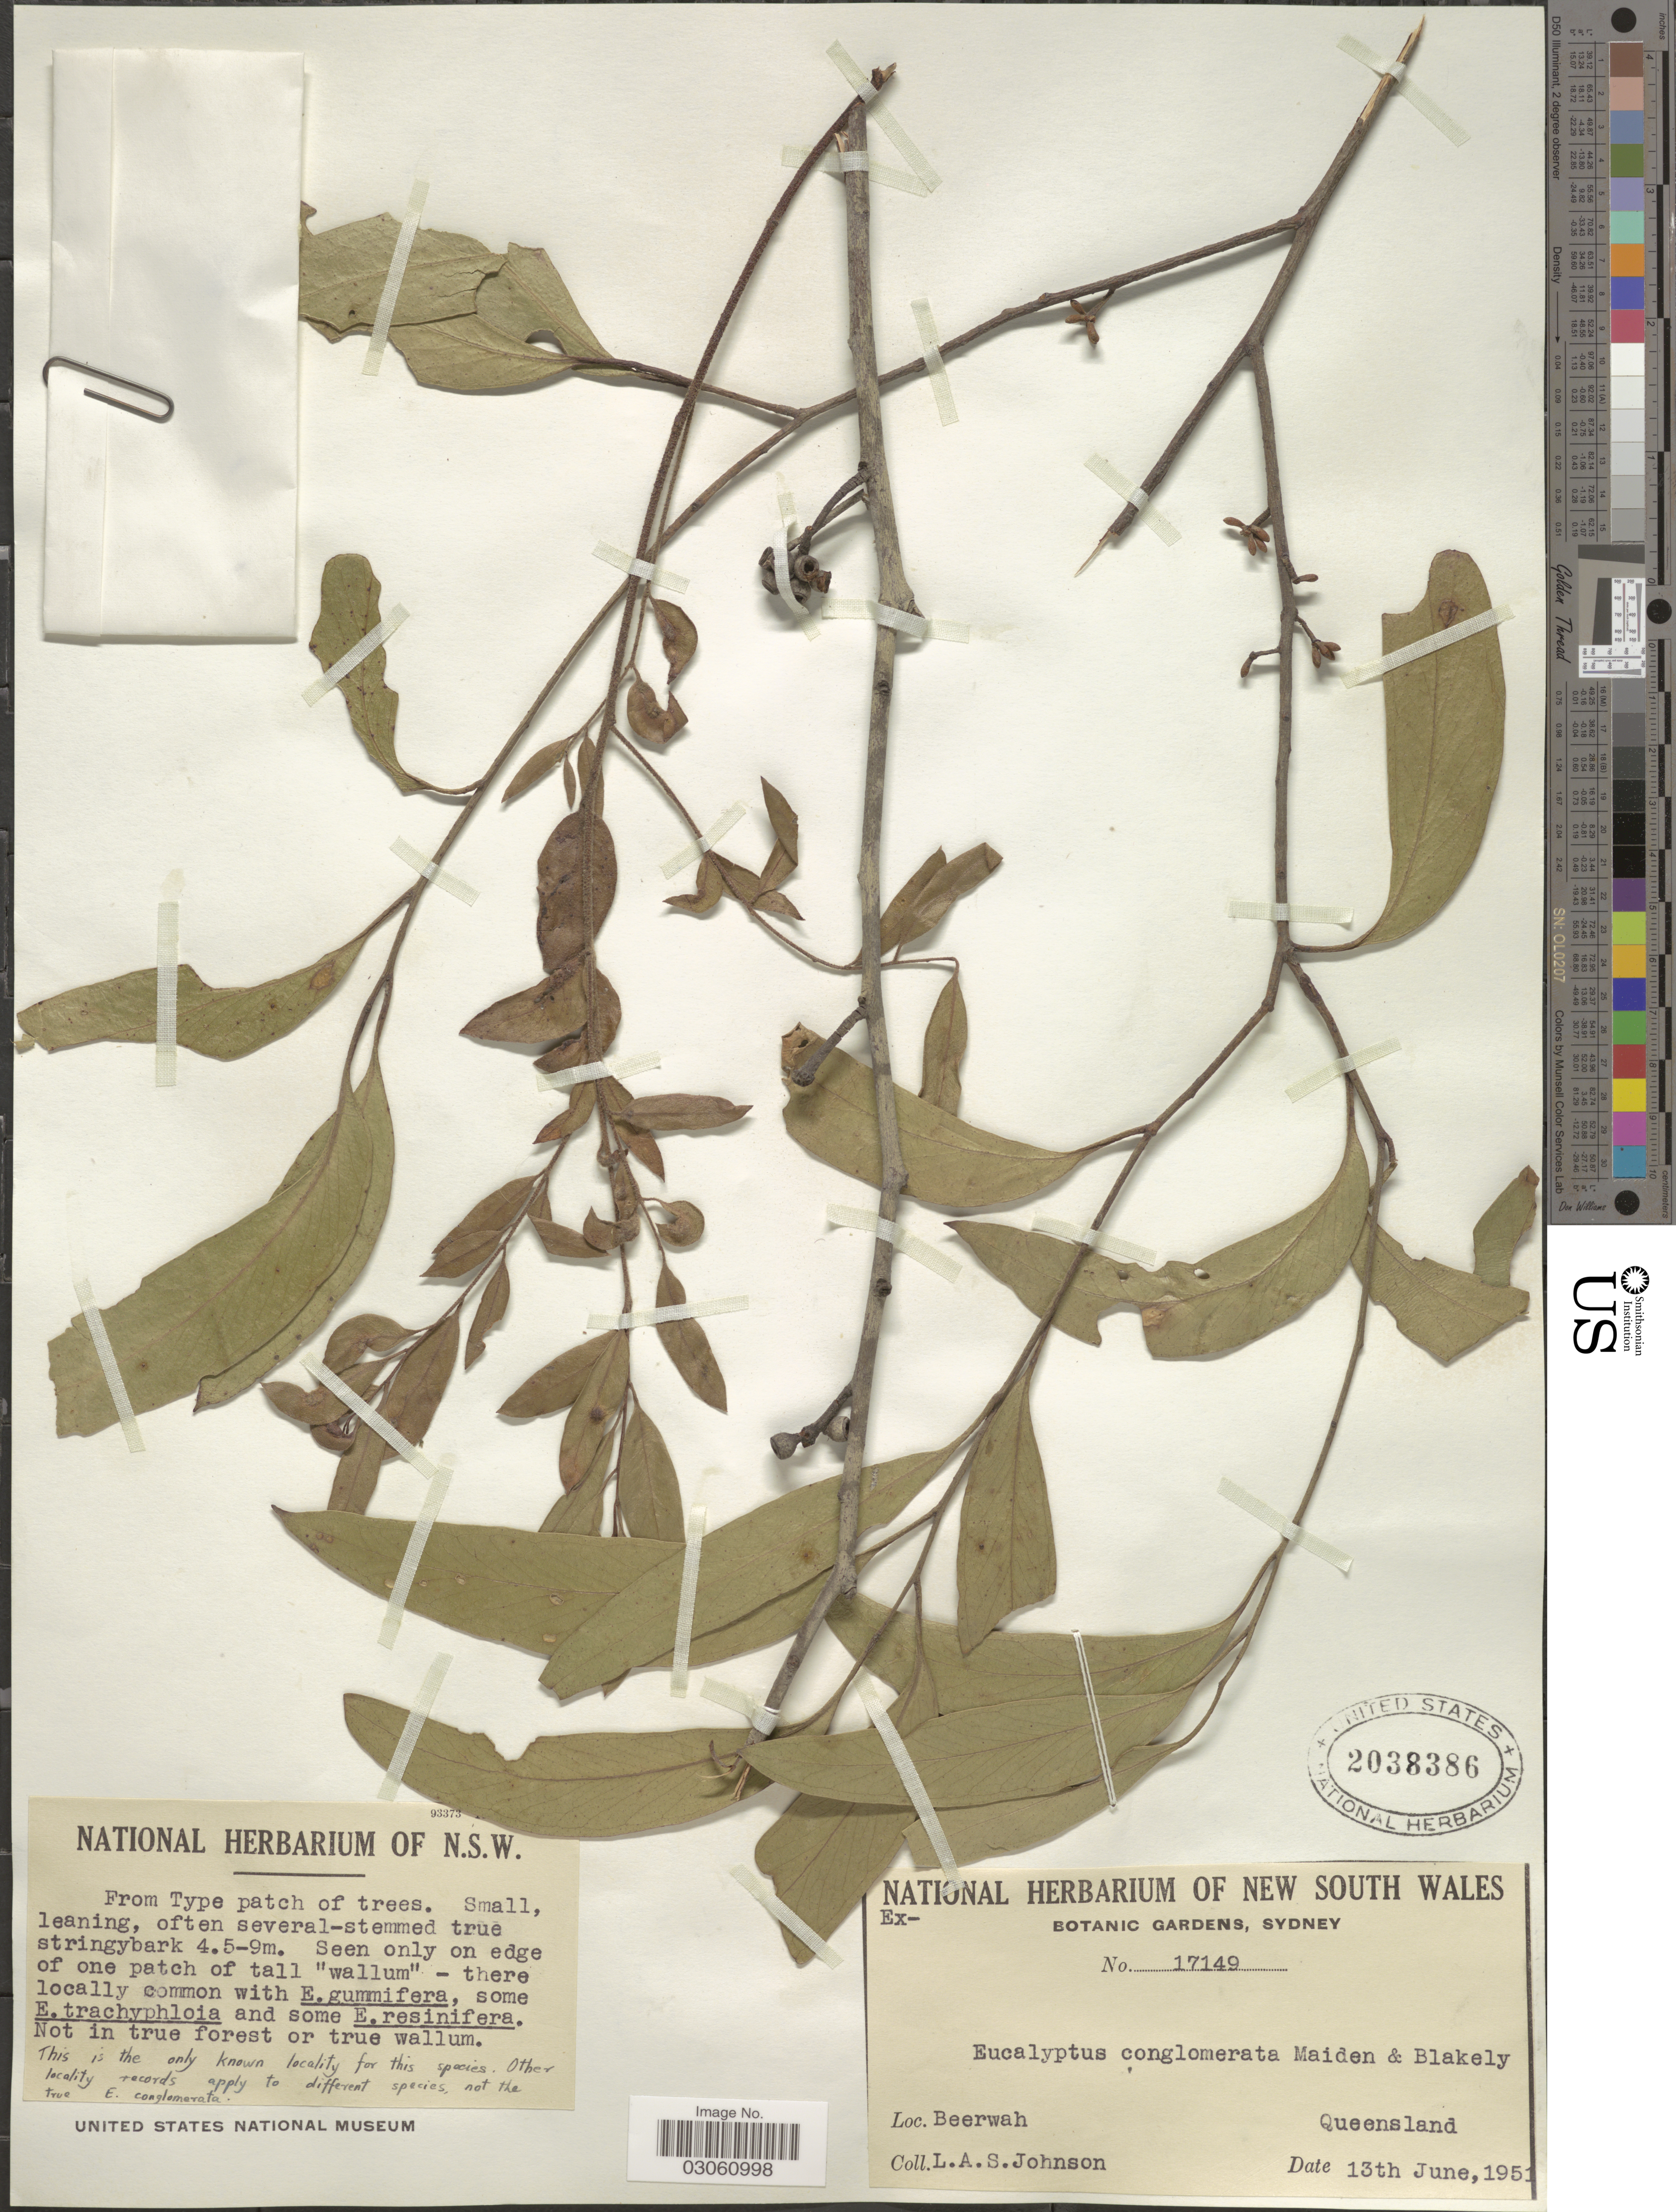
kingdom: Plantae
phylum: Tracheophyta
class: Magnoliopsida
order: Myrtales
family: Myrtaceae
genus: Eucalyptus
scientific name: Eucalyptus conglomerata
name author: Maiden & Blakely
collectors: L. A. S. Johnson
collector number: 17149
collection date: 1951-06-13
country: Australia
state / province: Queensland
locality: Beerwah.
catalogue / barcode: US 2038386